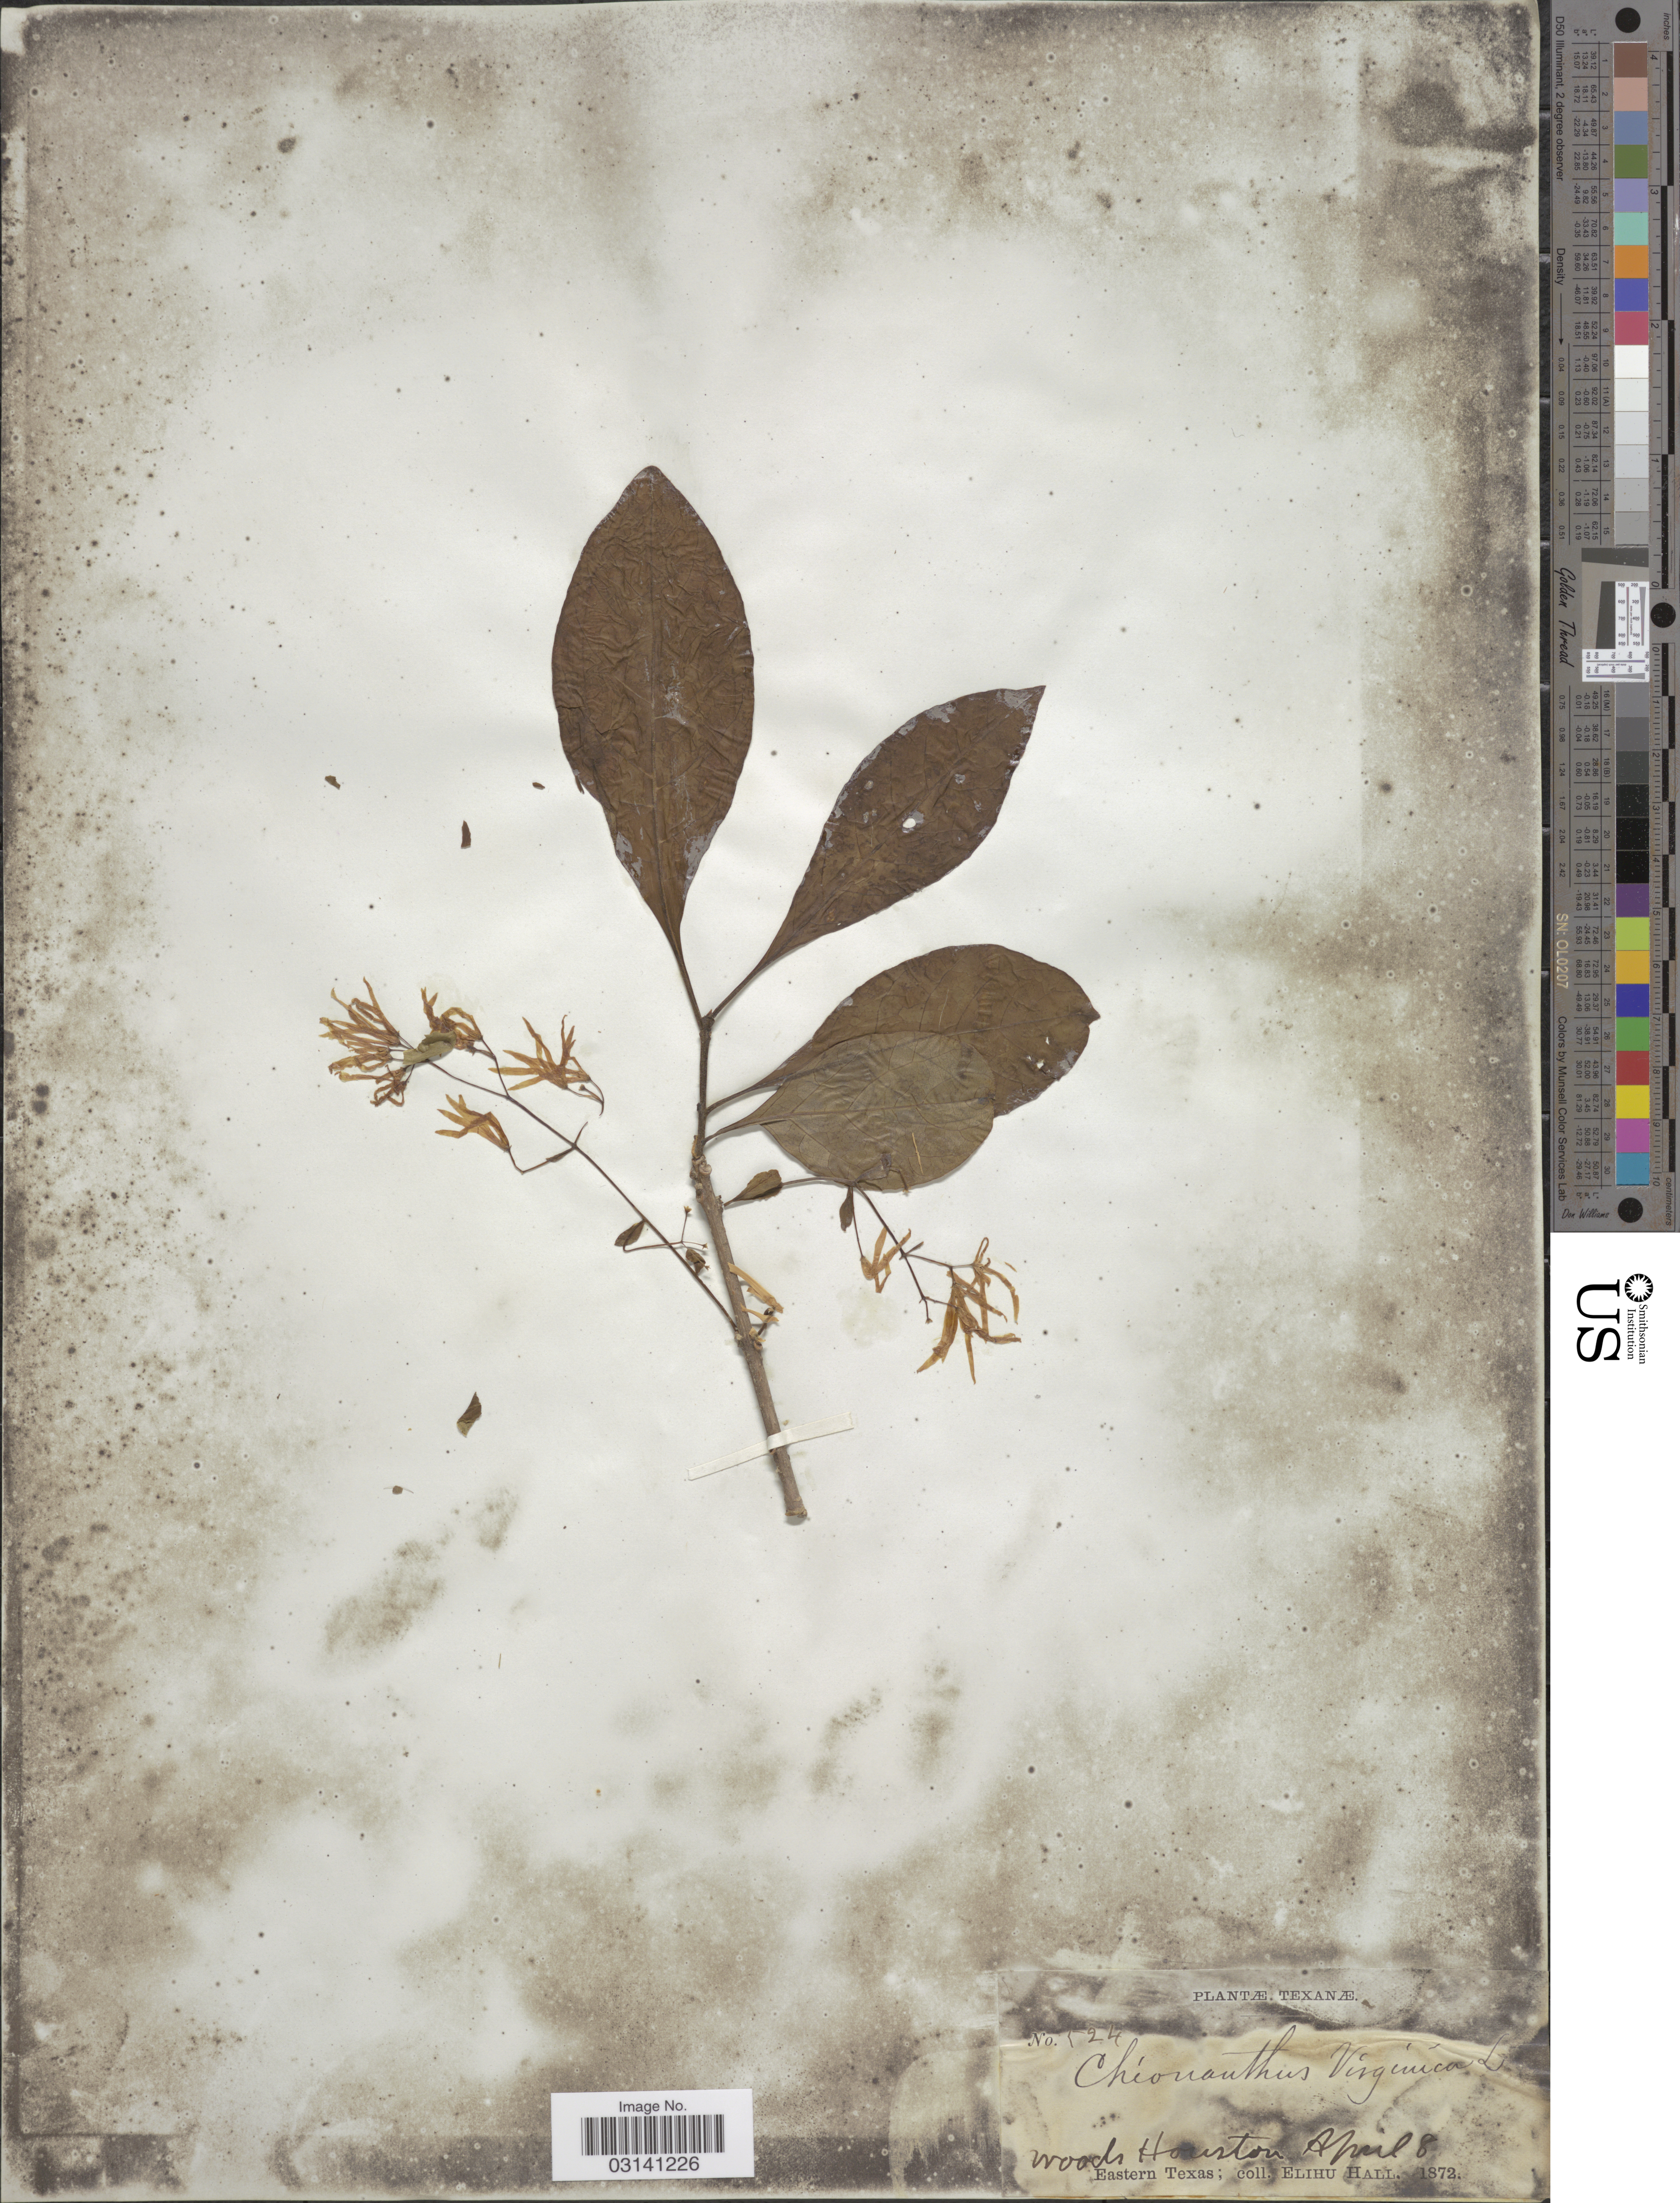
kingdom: Plantae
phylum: Tracheophyta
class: Magnoliopsida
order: Lamiales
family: Oleaceae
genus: Chionanthus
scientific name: Chionanthus virginicus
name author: L.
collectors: E. Hall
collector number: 524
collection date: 1872-04-08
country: United States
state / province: Texas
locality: Woods Houston, Eastern Texas.